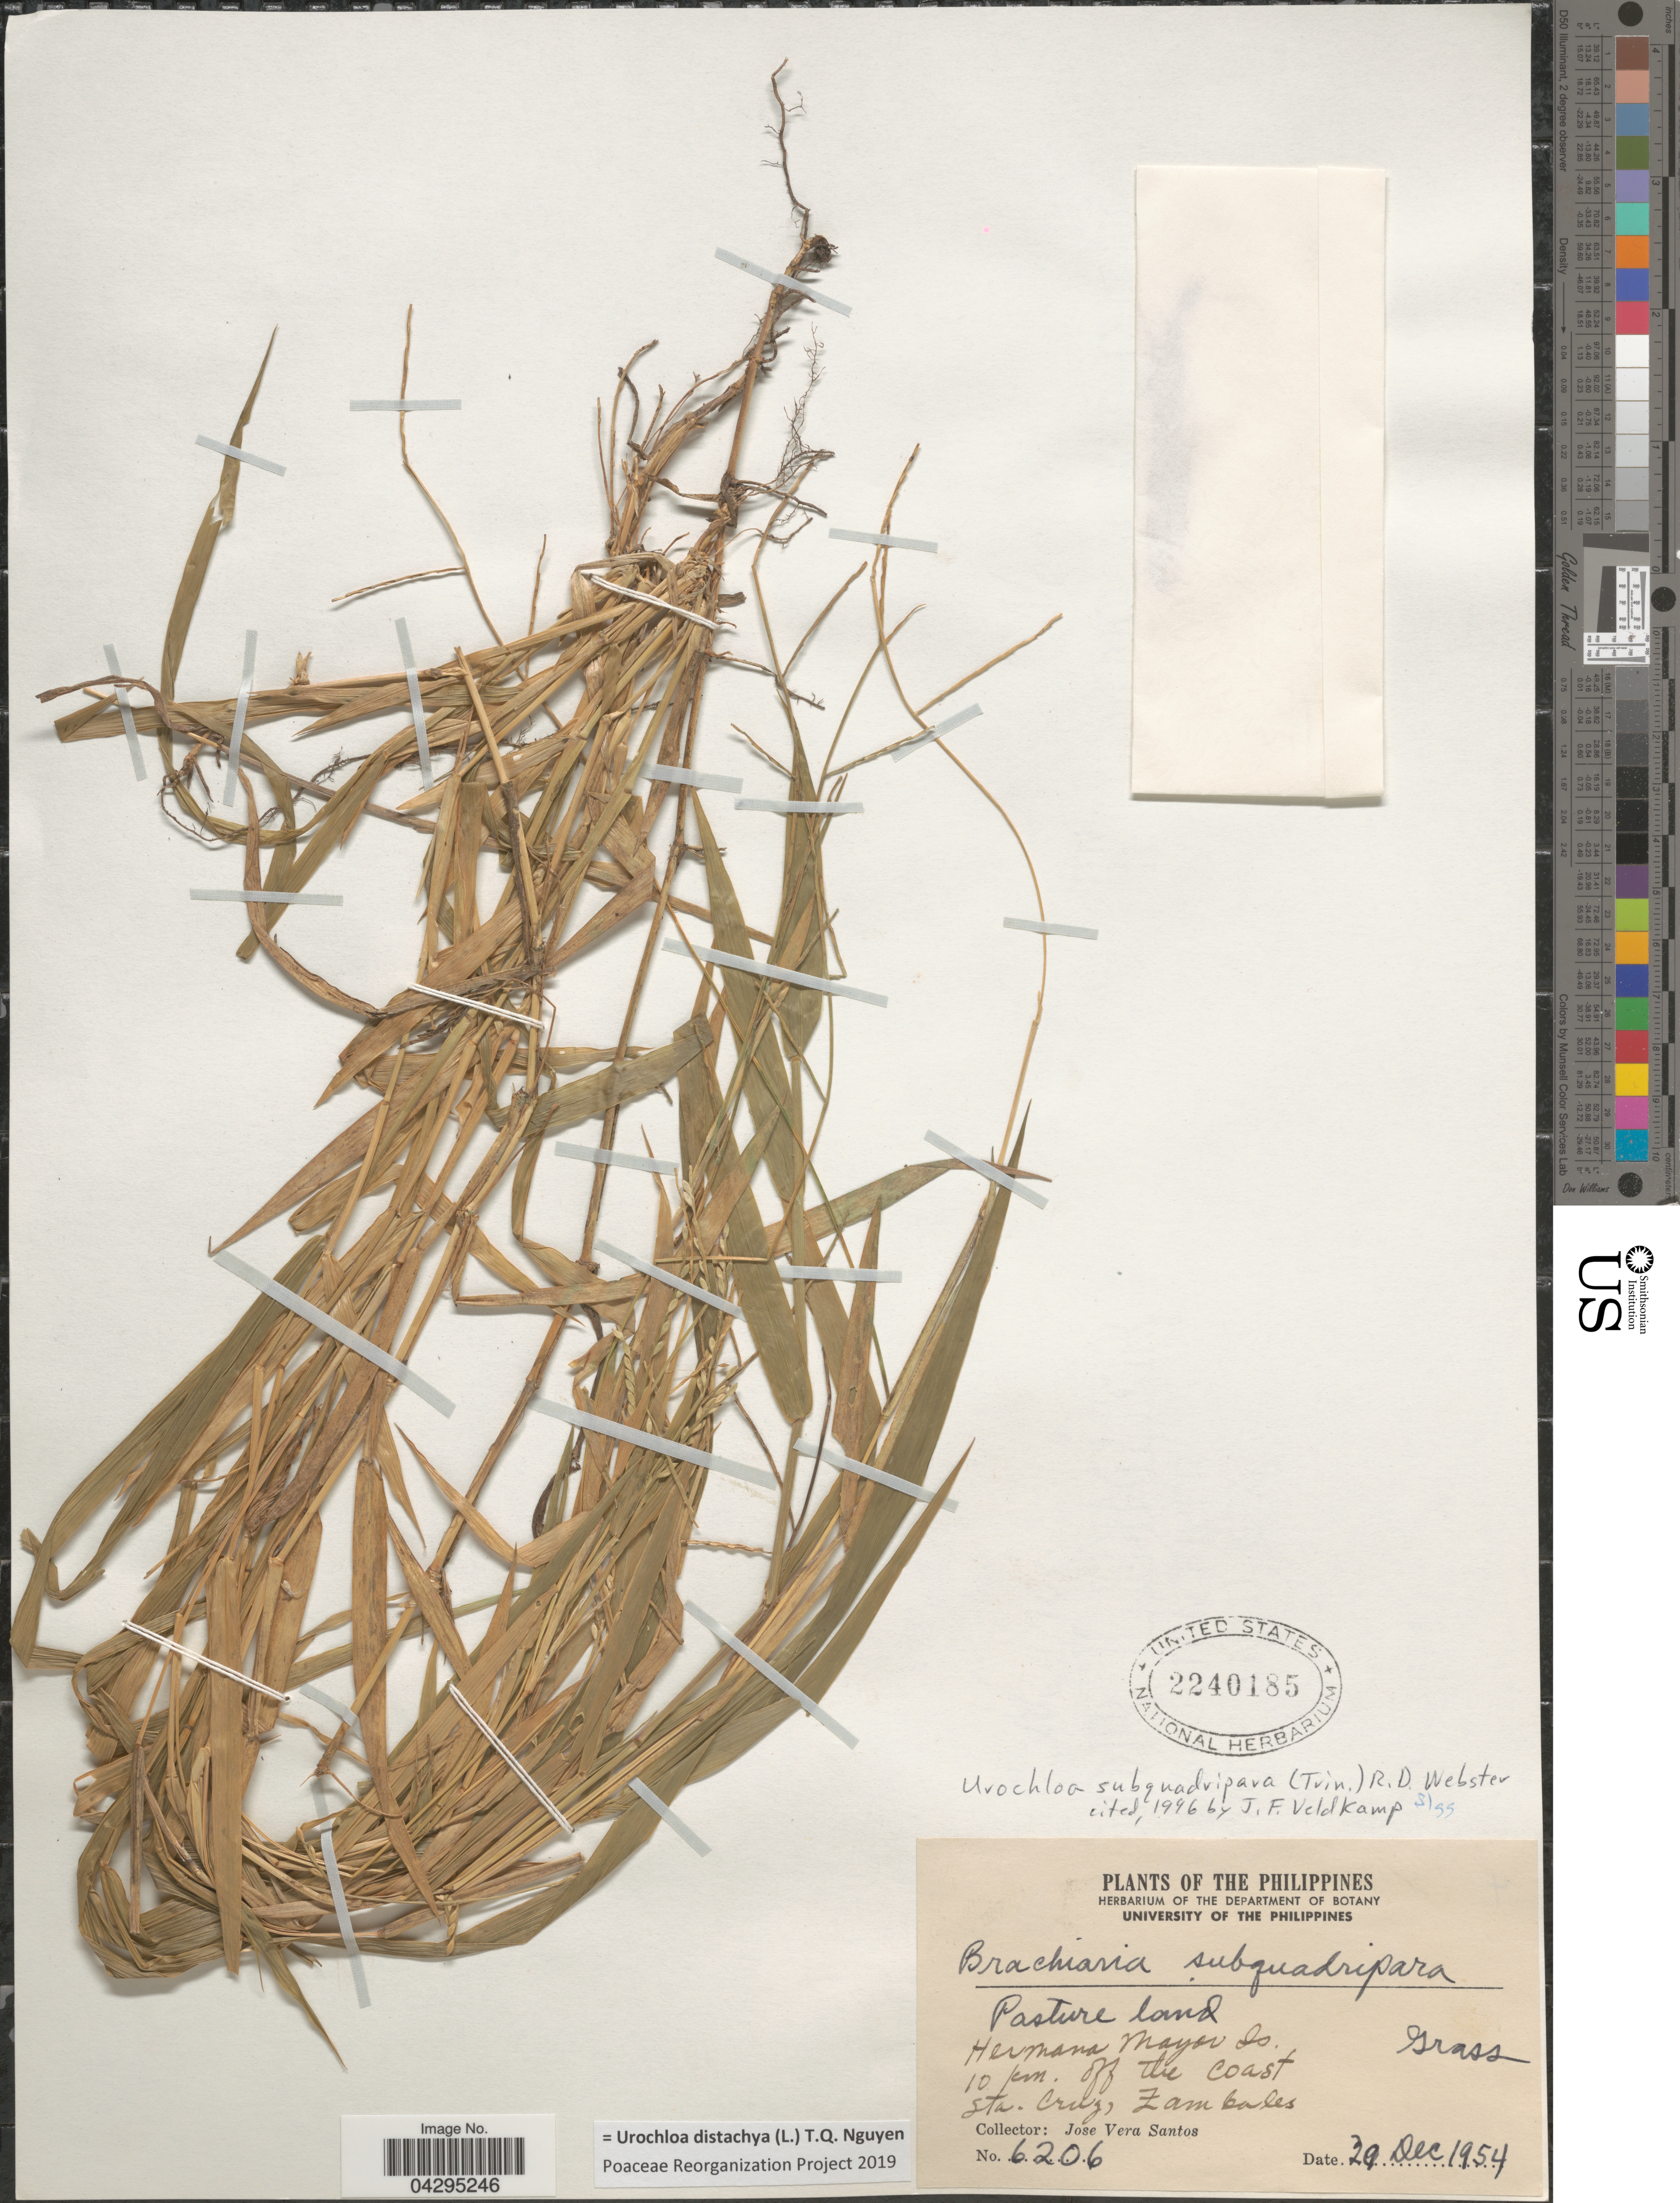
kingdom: Plantae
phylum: Tracheophyta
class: Liliopsida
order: Poales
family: Poaceae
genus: Urochloa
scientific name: Urochloa distachya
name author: (L.) T.Q. Nguyen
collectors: J. Santos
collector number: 6206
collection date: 1954-12-29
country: Philippines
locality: Hermana Mayor Is. 10 km. off the Coast. Sta. Cruz, Zambales.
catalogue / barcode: US 2240185